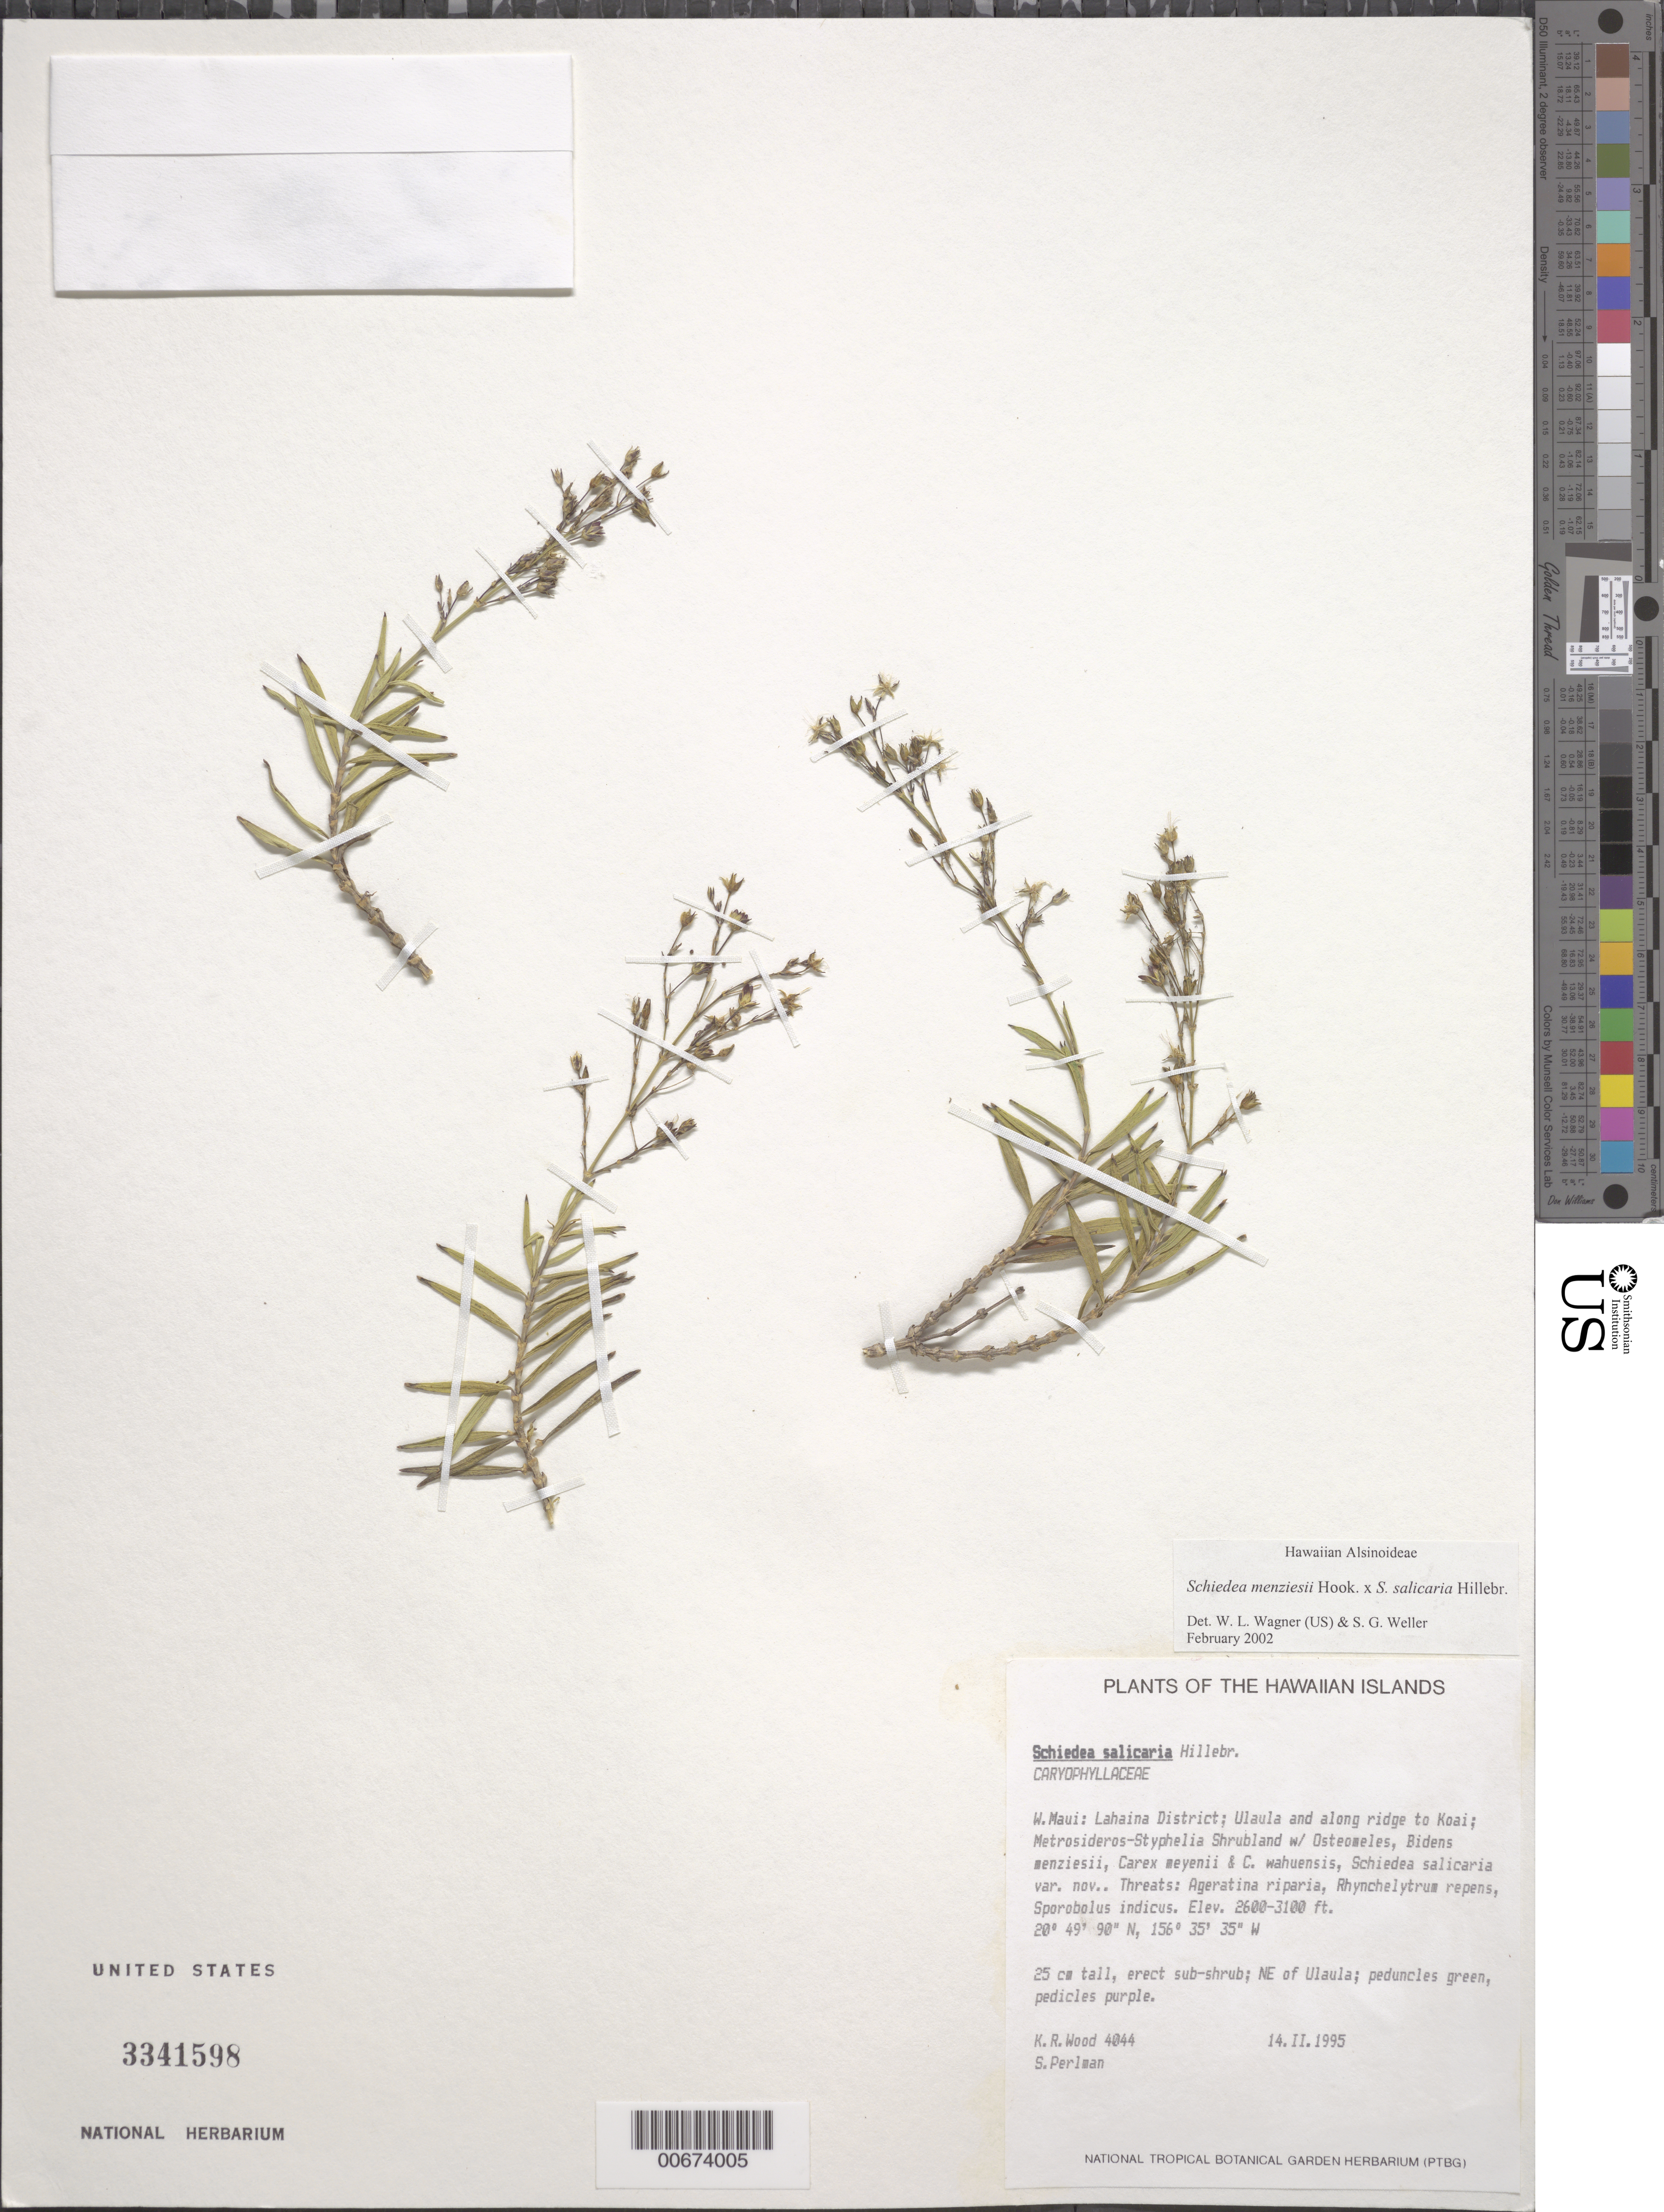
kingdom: Plantae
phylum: Tracheophyta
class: Magnoliopsida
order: Caryophyllales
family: Caryophyllaceae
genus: Schiedea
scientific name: Schiedea menziesii x S. salicaria Hillebr.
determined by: Wagner, W. L.; Weller, Stephen G.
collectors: K. R. Wood & S. P. Perlman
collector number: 4044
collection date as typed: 14 Feb 1995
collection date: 1995-02-14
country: United States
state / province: Hawaii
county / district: Maui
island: Maui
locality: West Maui, Lahaina District, Ulaula and along ridge to Koai, NE of Ulaula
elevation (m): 792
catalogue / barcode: US 3341598